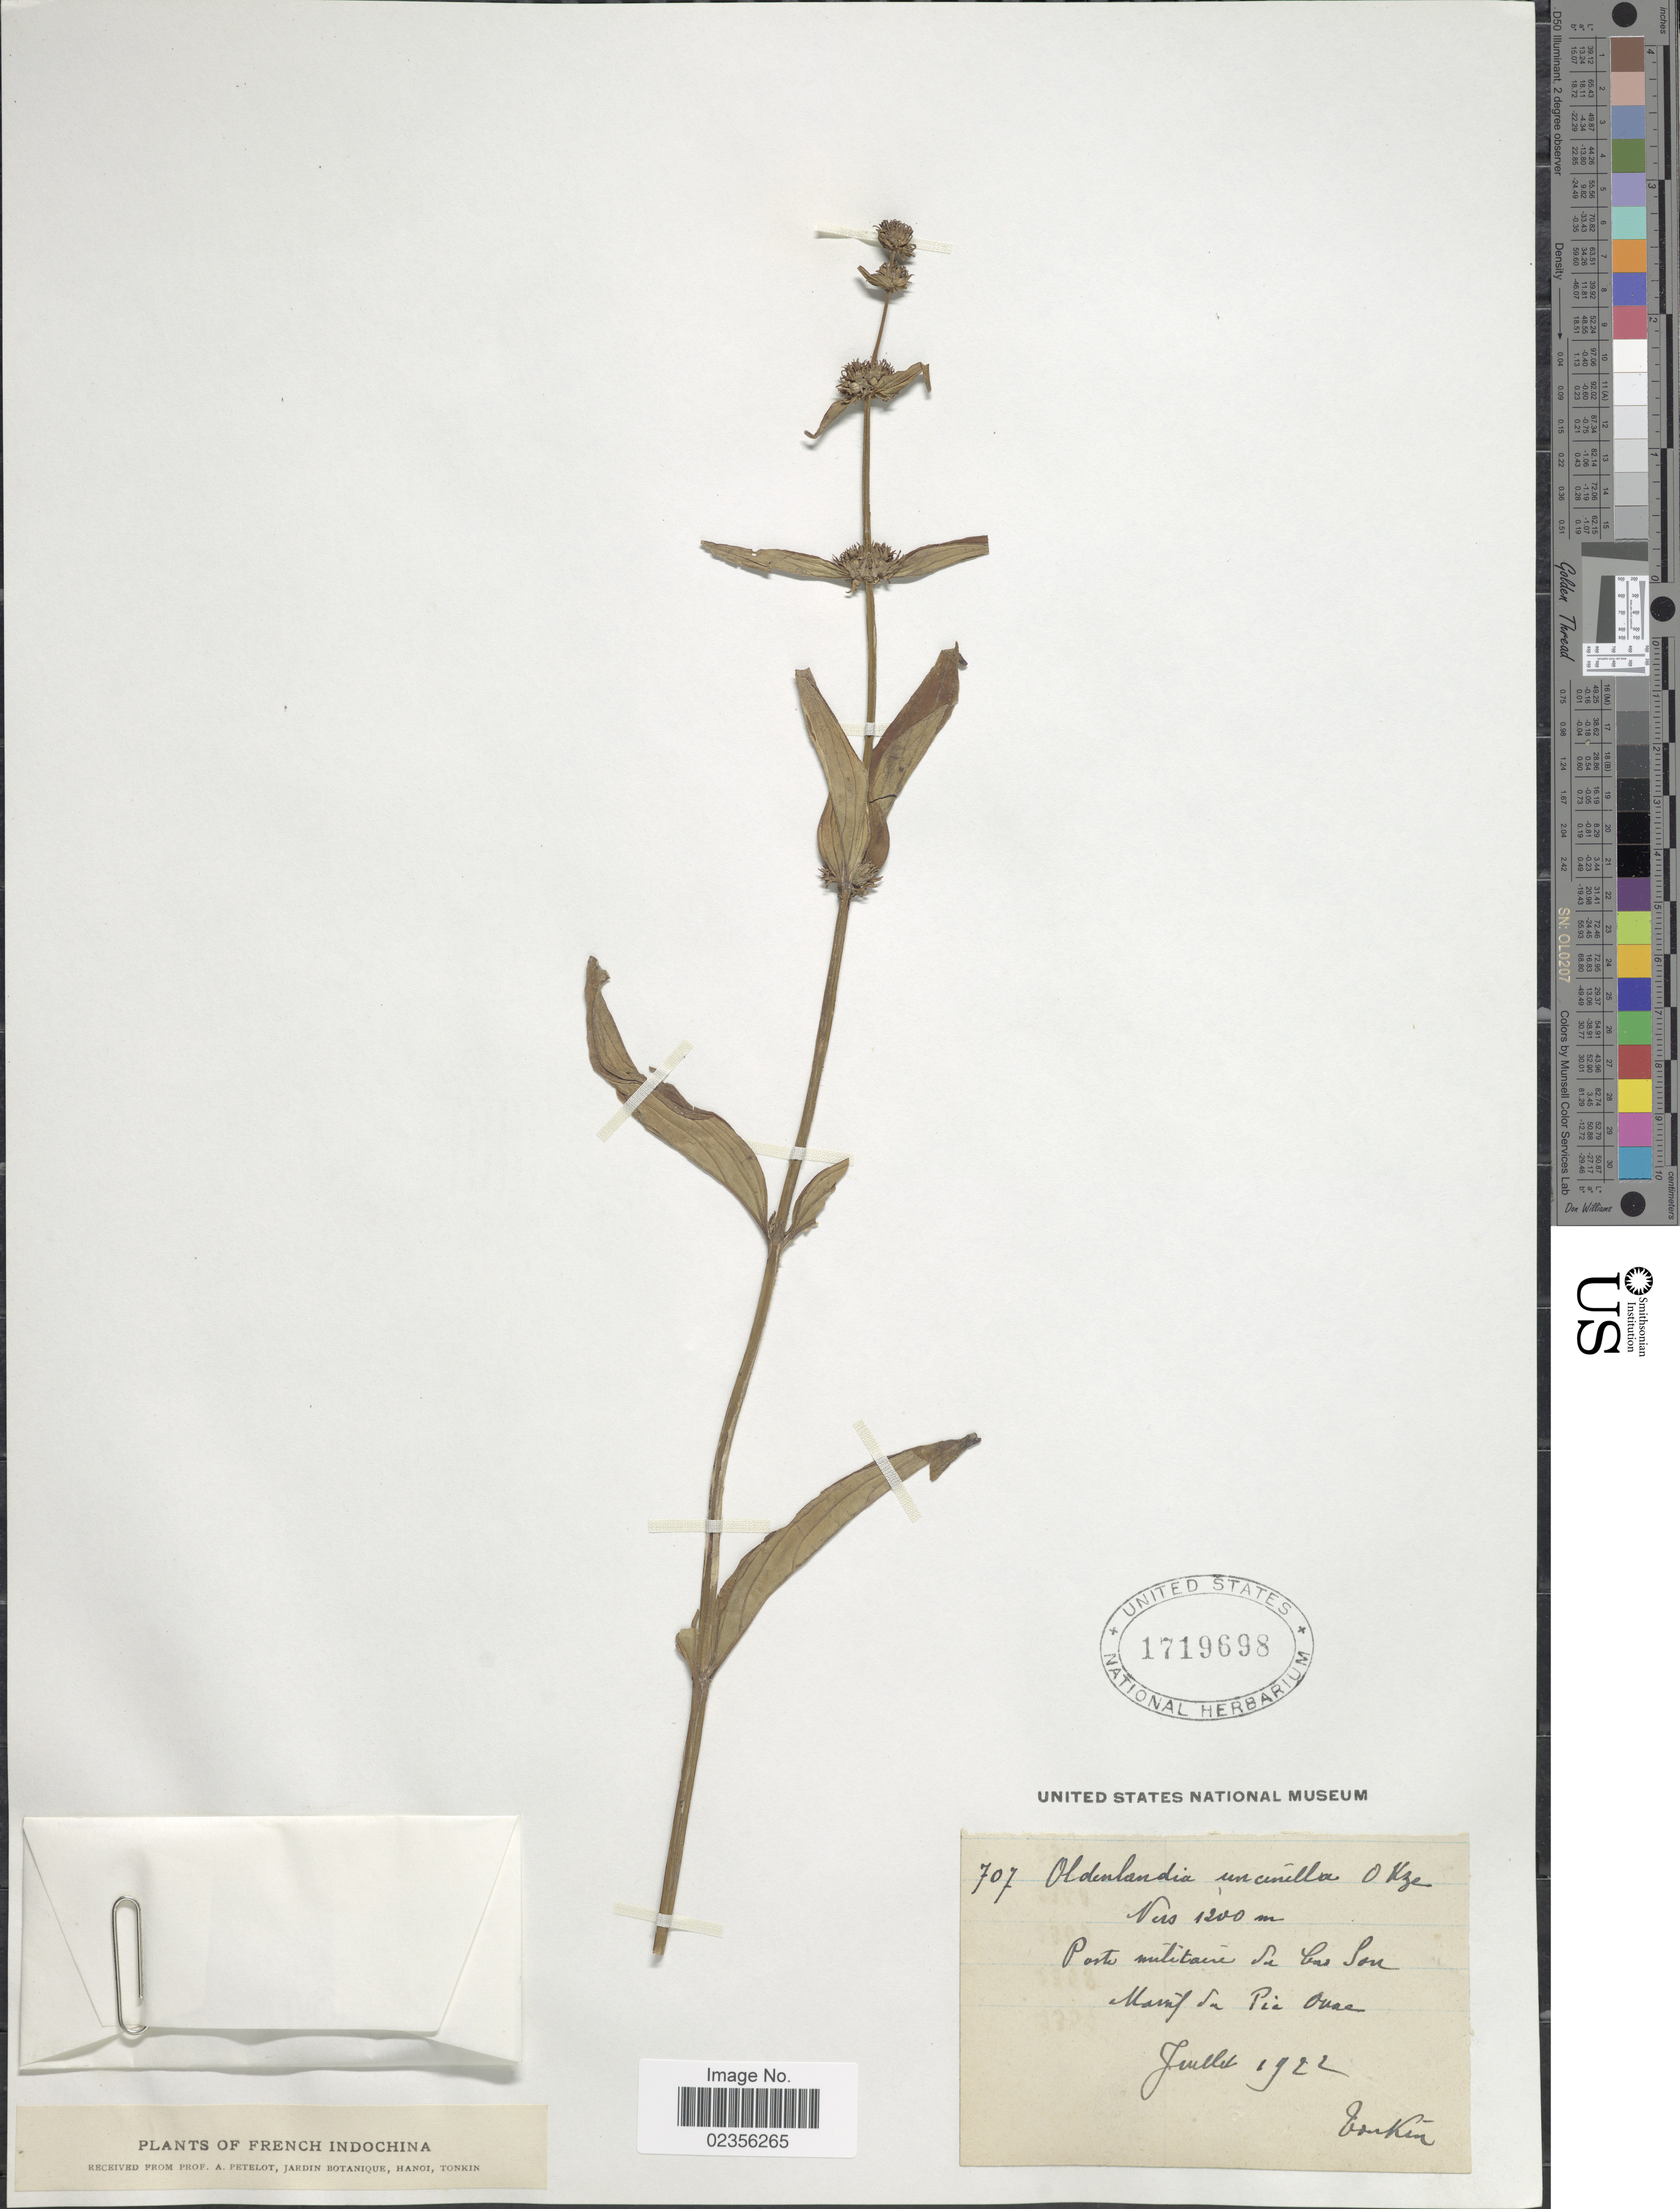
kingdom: Plantae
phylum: Tracheophyta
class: Magnoliopsida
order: Gentianales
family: Rubiaceae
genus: Hedyotis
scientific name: Hedyotis uncinella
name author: Hook. & Arn.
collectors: A. Petelot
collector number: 707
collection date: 1922-07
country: Vietnam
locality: Tonkin. Ponte militaire du bas Son Massif du Pie Oauc, French Indo China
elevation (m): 1200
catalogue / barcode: US 1719698